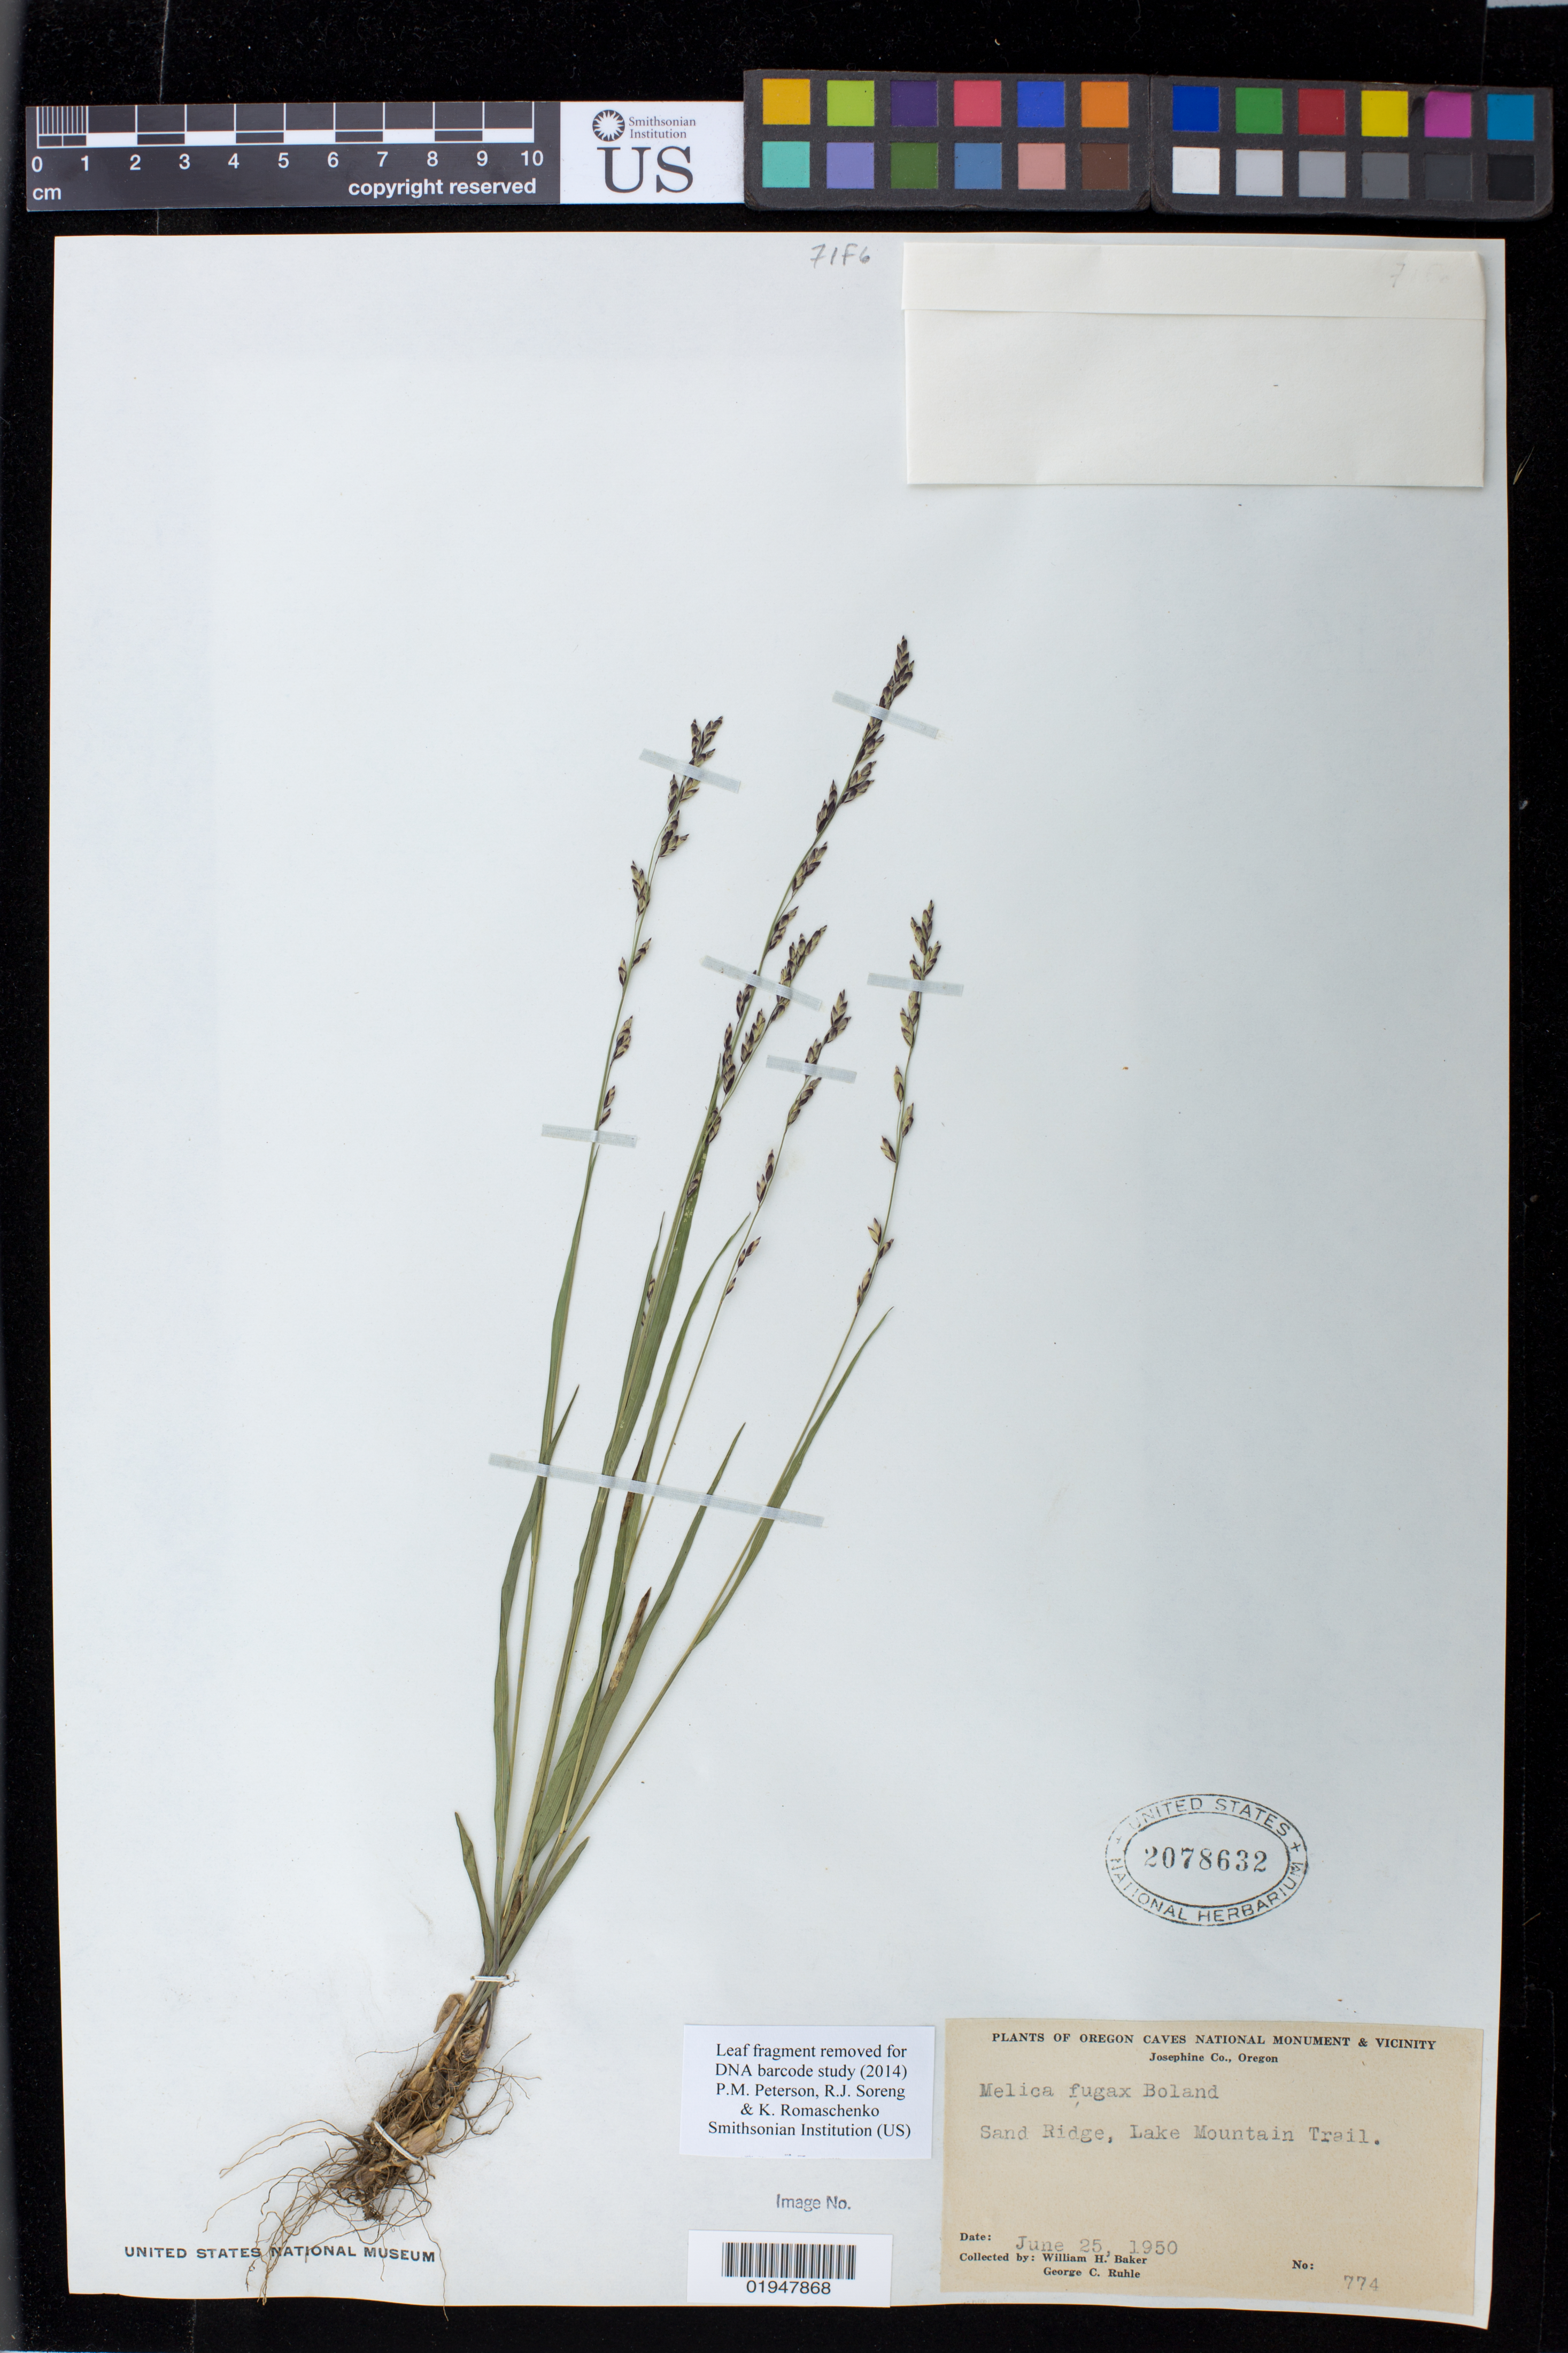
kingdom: Plantae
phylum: Tracheophyta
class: Liliopsida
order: Poales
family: Poaceae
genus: Melica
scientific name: Melica fugax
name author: Bol.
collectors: W. H. Baker & G. Ruhle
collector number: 774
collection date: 1950-06-25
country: United States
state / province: Oregon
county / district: Josephine County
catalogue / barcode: US 2078632